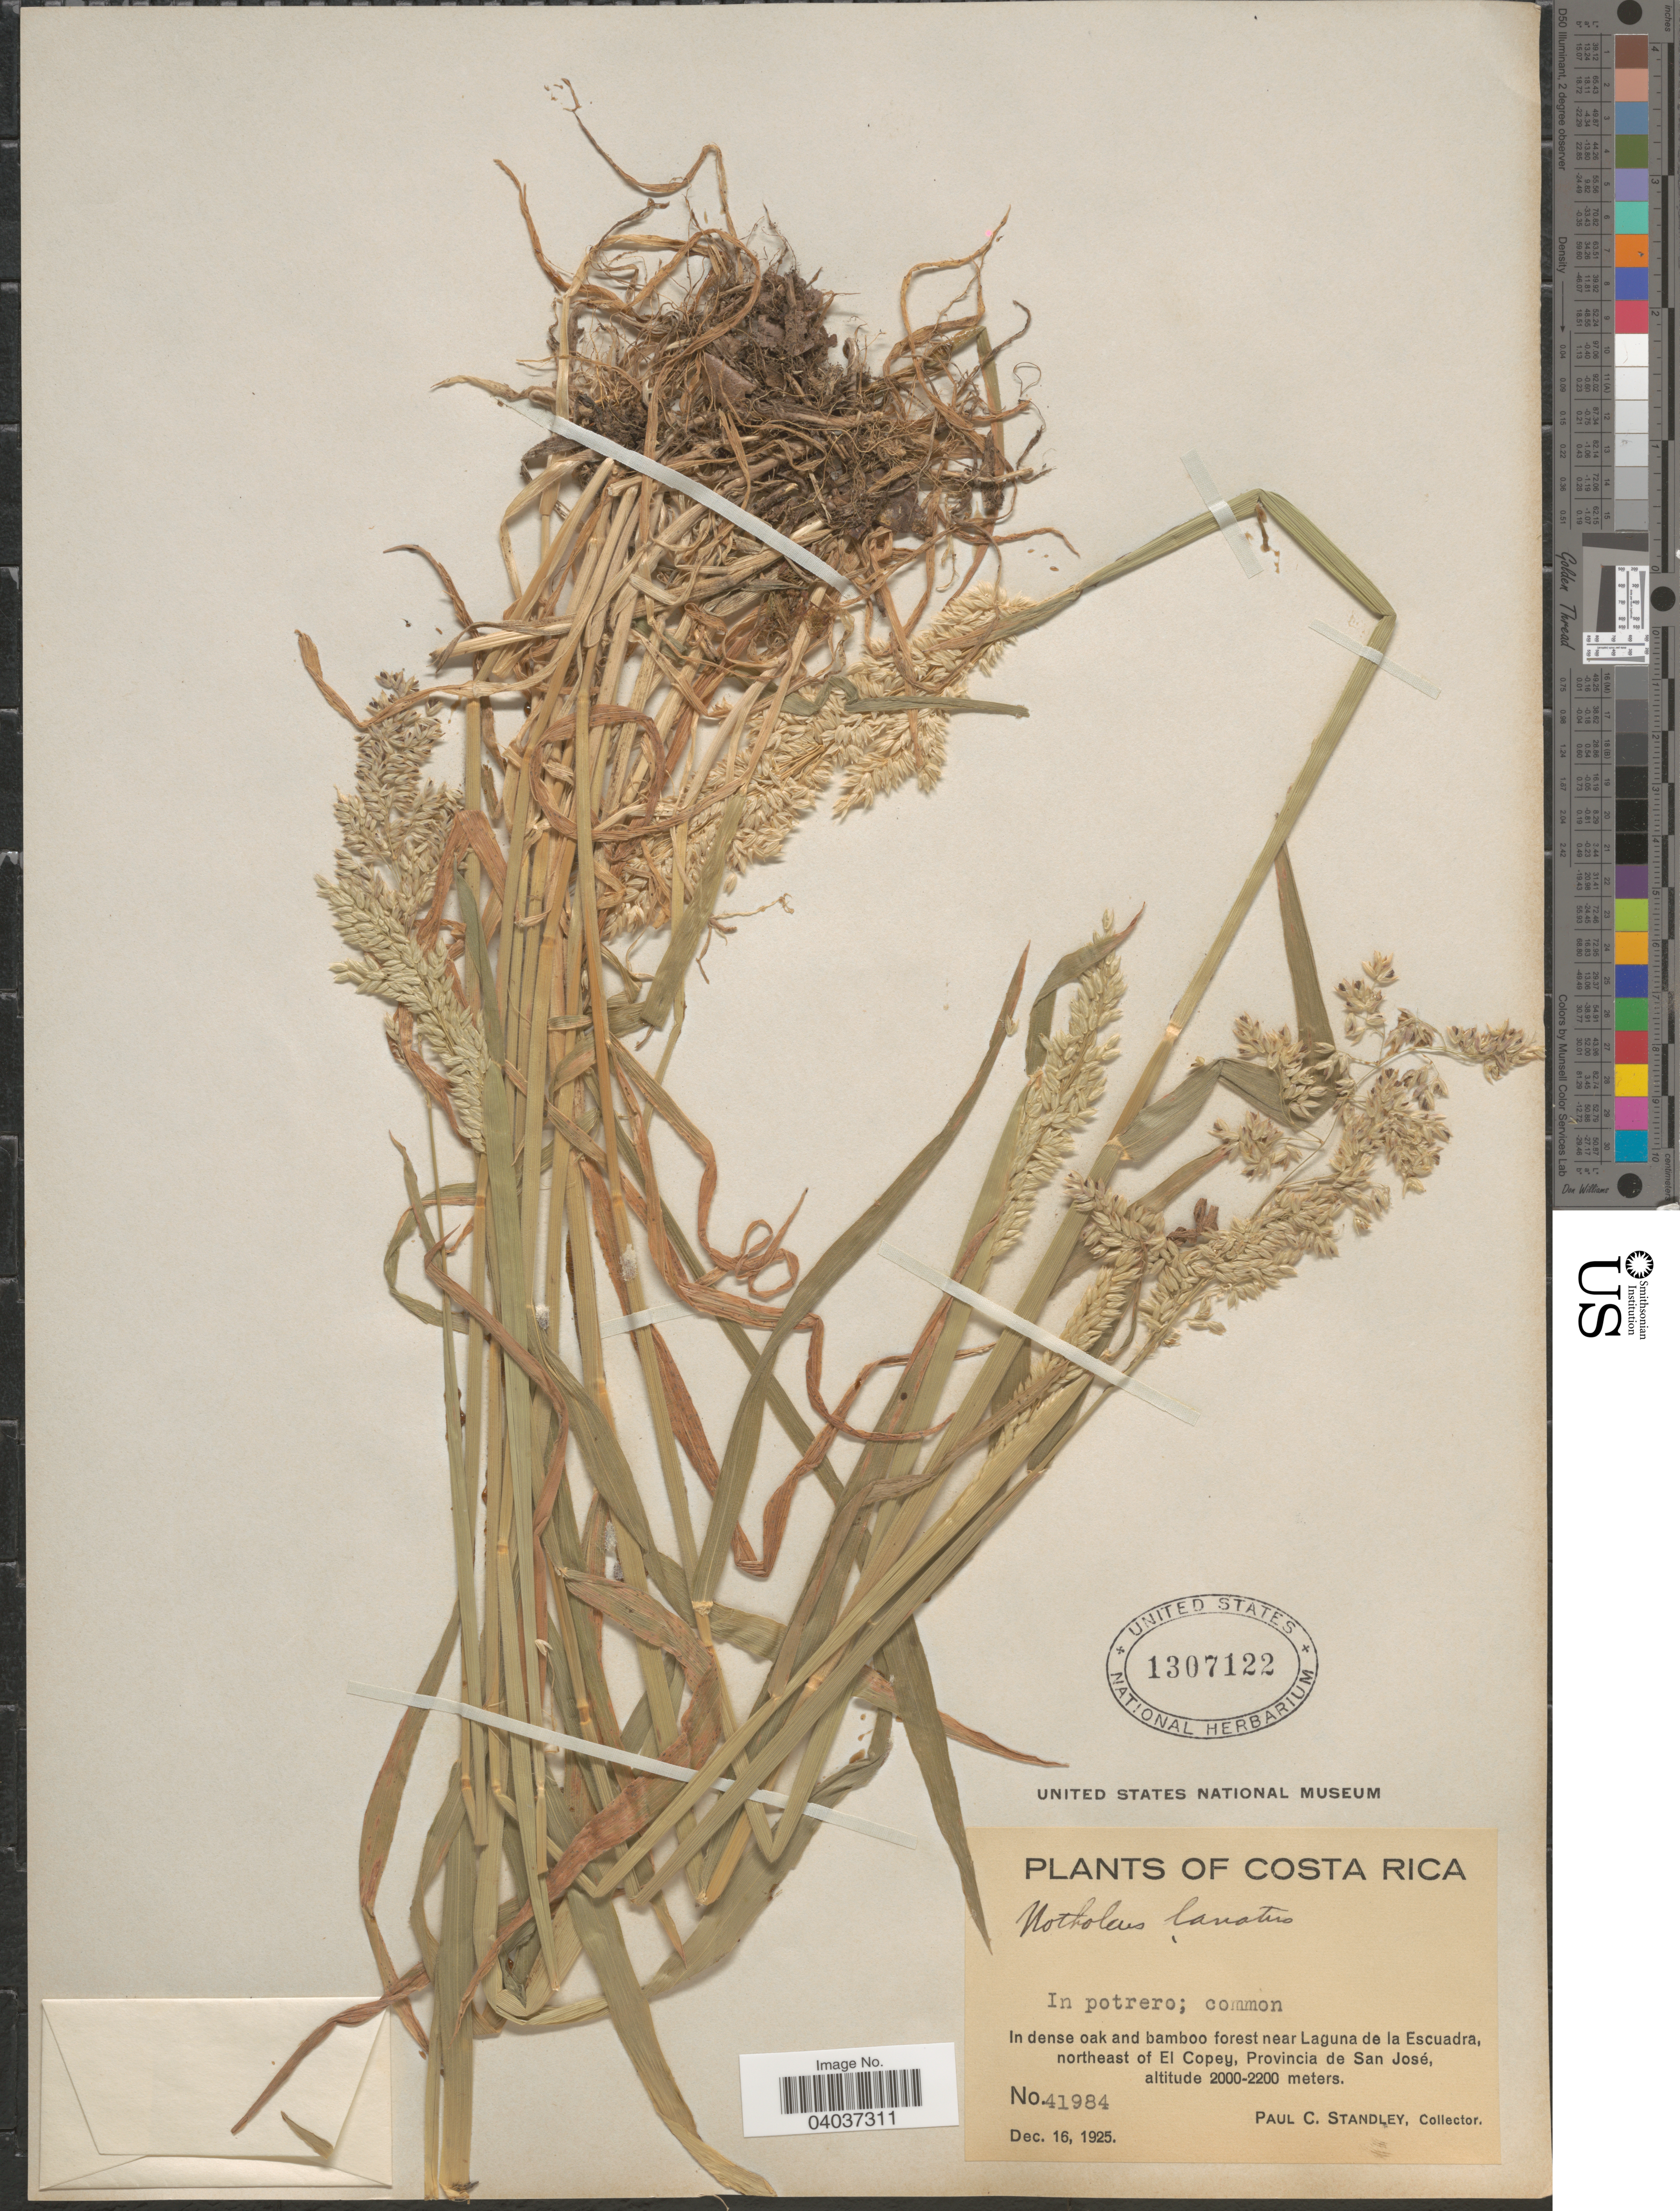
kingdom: Plantae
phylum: Tracheophyta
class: Liliopsida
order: Poales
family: Poaceae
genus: Holcus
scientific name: Holcus lanatus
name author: L.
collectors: P. C. Standley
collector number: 41984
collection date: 1925-12-16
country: Costa Rica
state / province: San José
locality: In dense oak and bamboo forest near Laguna de la Escuadra, northeast of El Copey.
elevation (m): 2000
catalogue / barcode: US 1307122